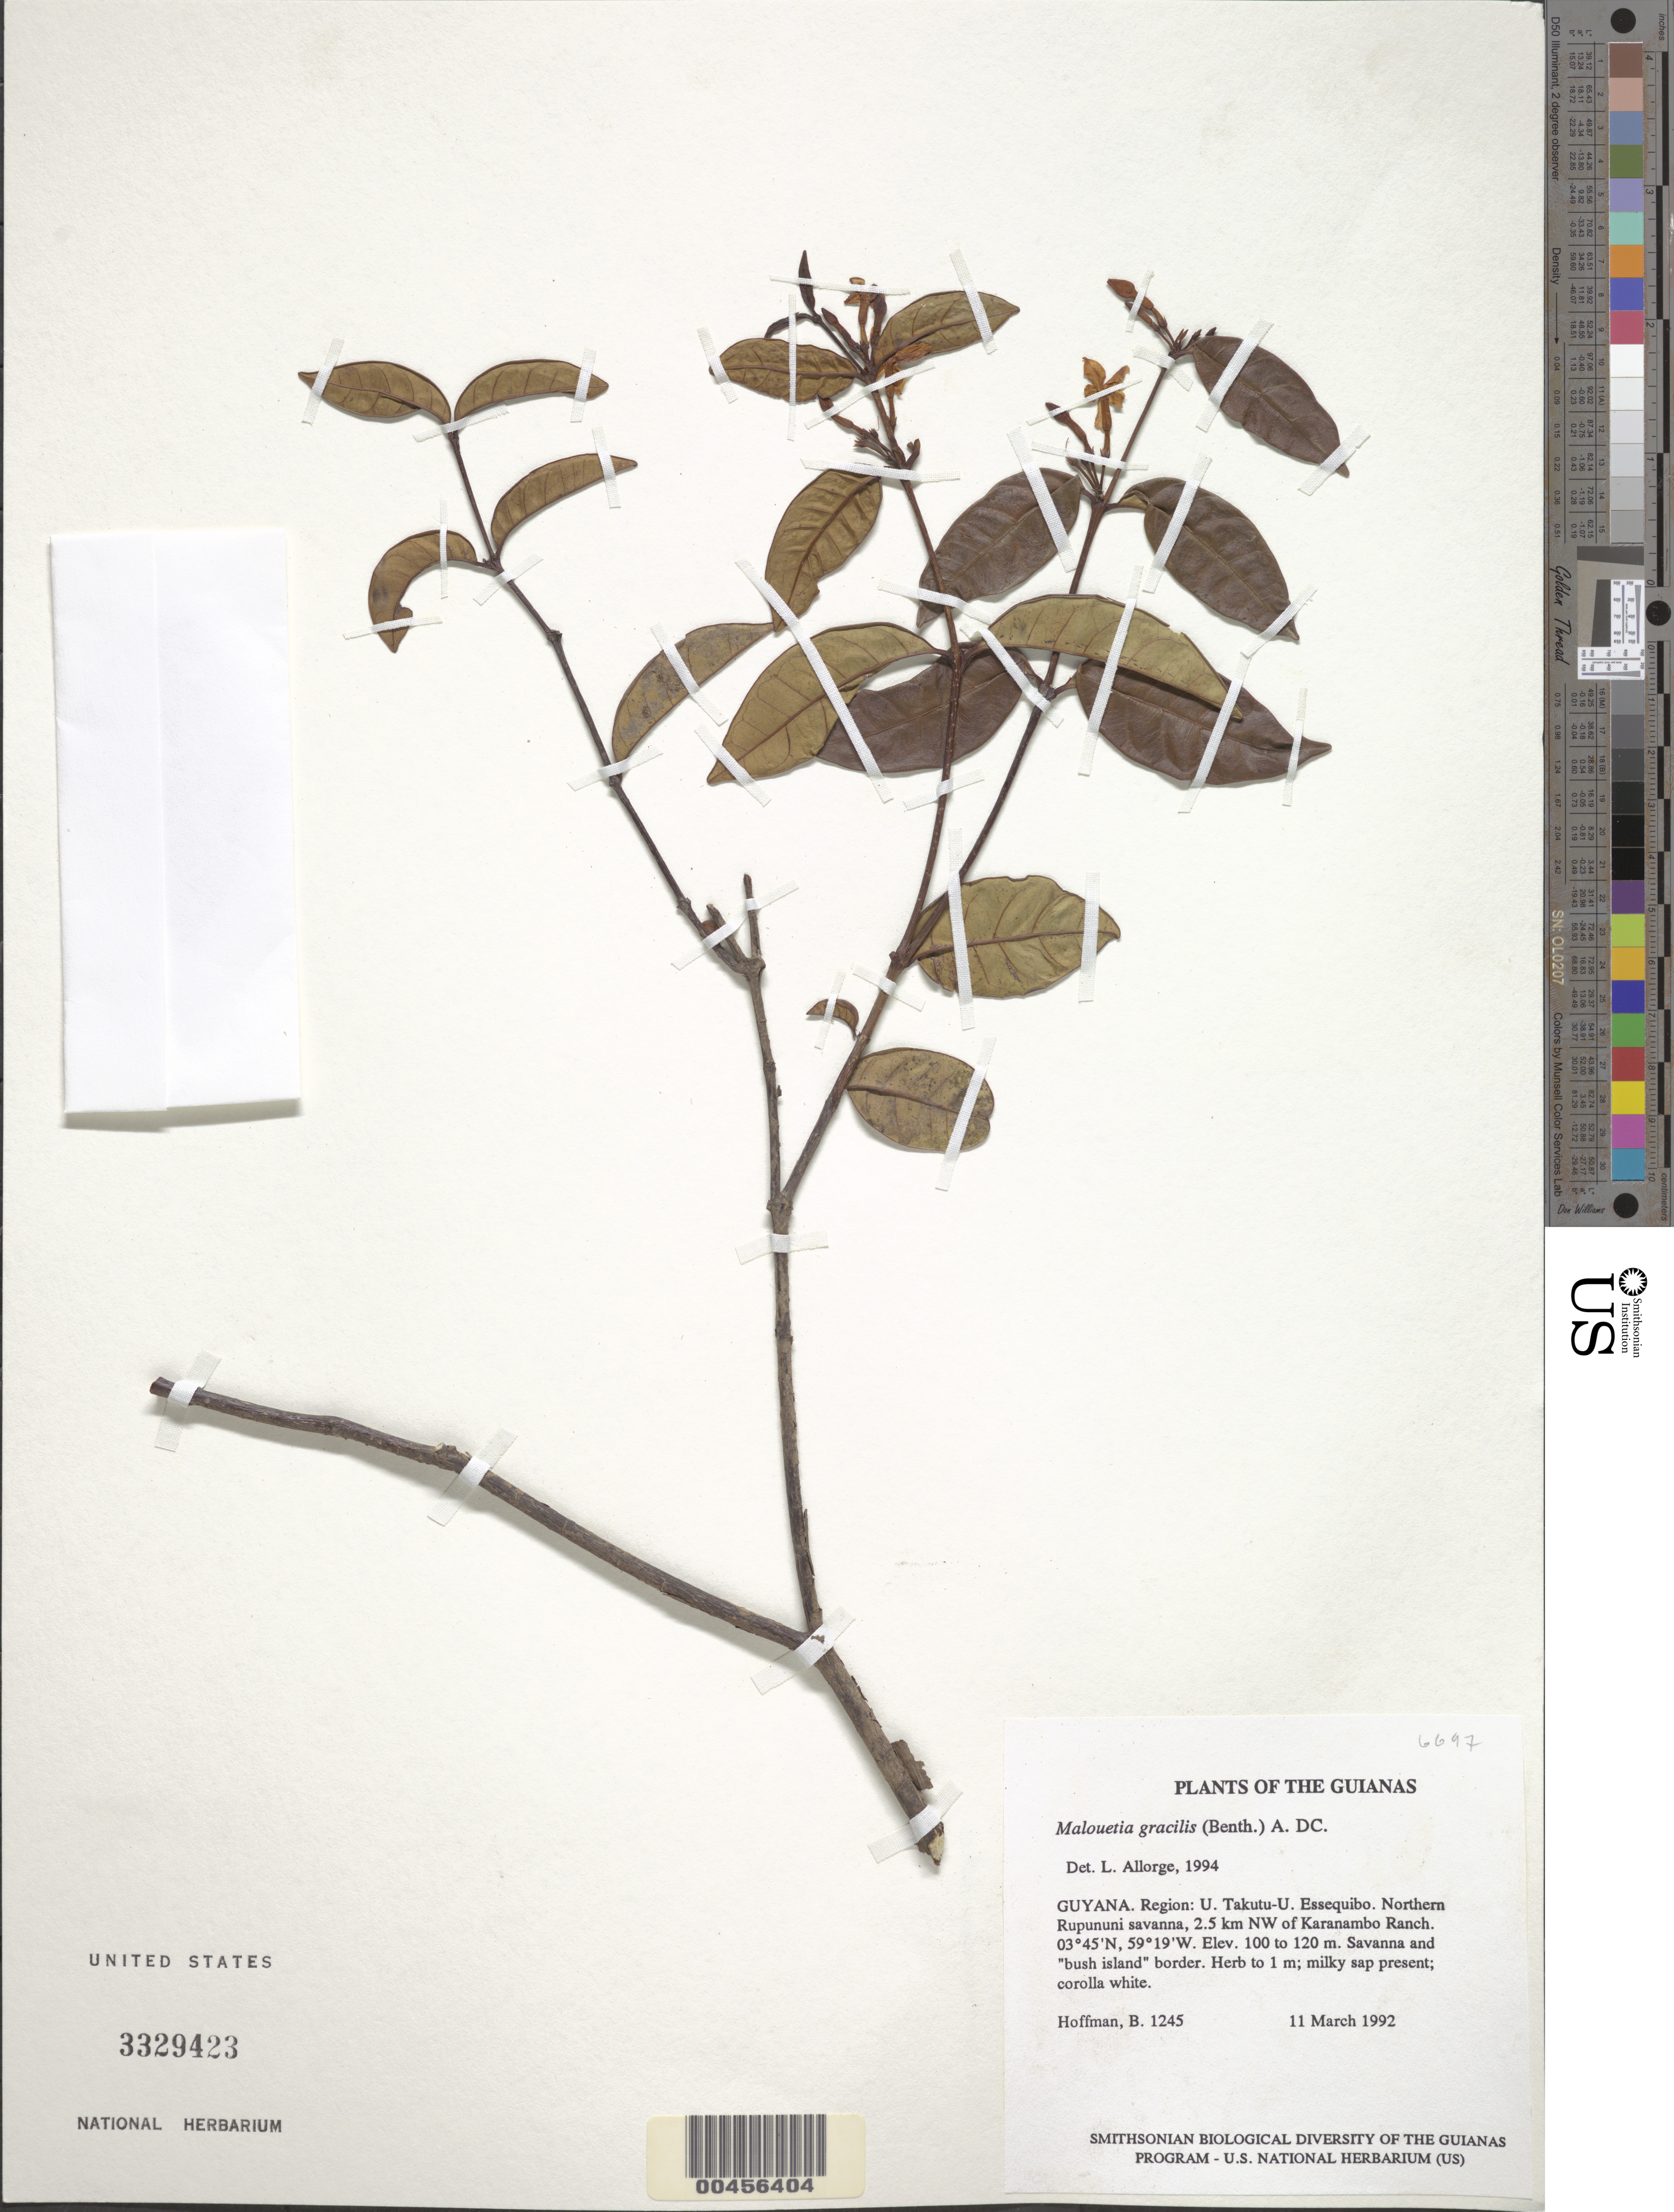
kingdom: Plantae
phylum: Tracheophyta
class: Magnoliopsida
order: Gentianales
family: Apocynaceae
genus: Malouetia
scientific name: Malouetia gracilis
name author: (Benth.) A. DC.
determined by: Allorge, L.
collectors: B. Hoffman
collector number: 1245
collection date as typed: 11 March 1992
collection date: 1992-03-11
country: Guyana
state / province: U. Takutu-U. Essequibo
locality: Northern Rupununi savanna, 2.5 km NW of Karanambo Ranch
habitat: Savanna and "bush island" border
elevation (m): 100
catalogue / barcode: US 3329423